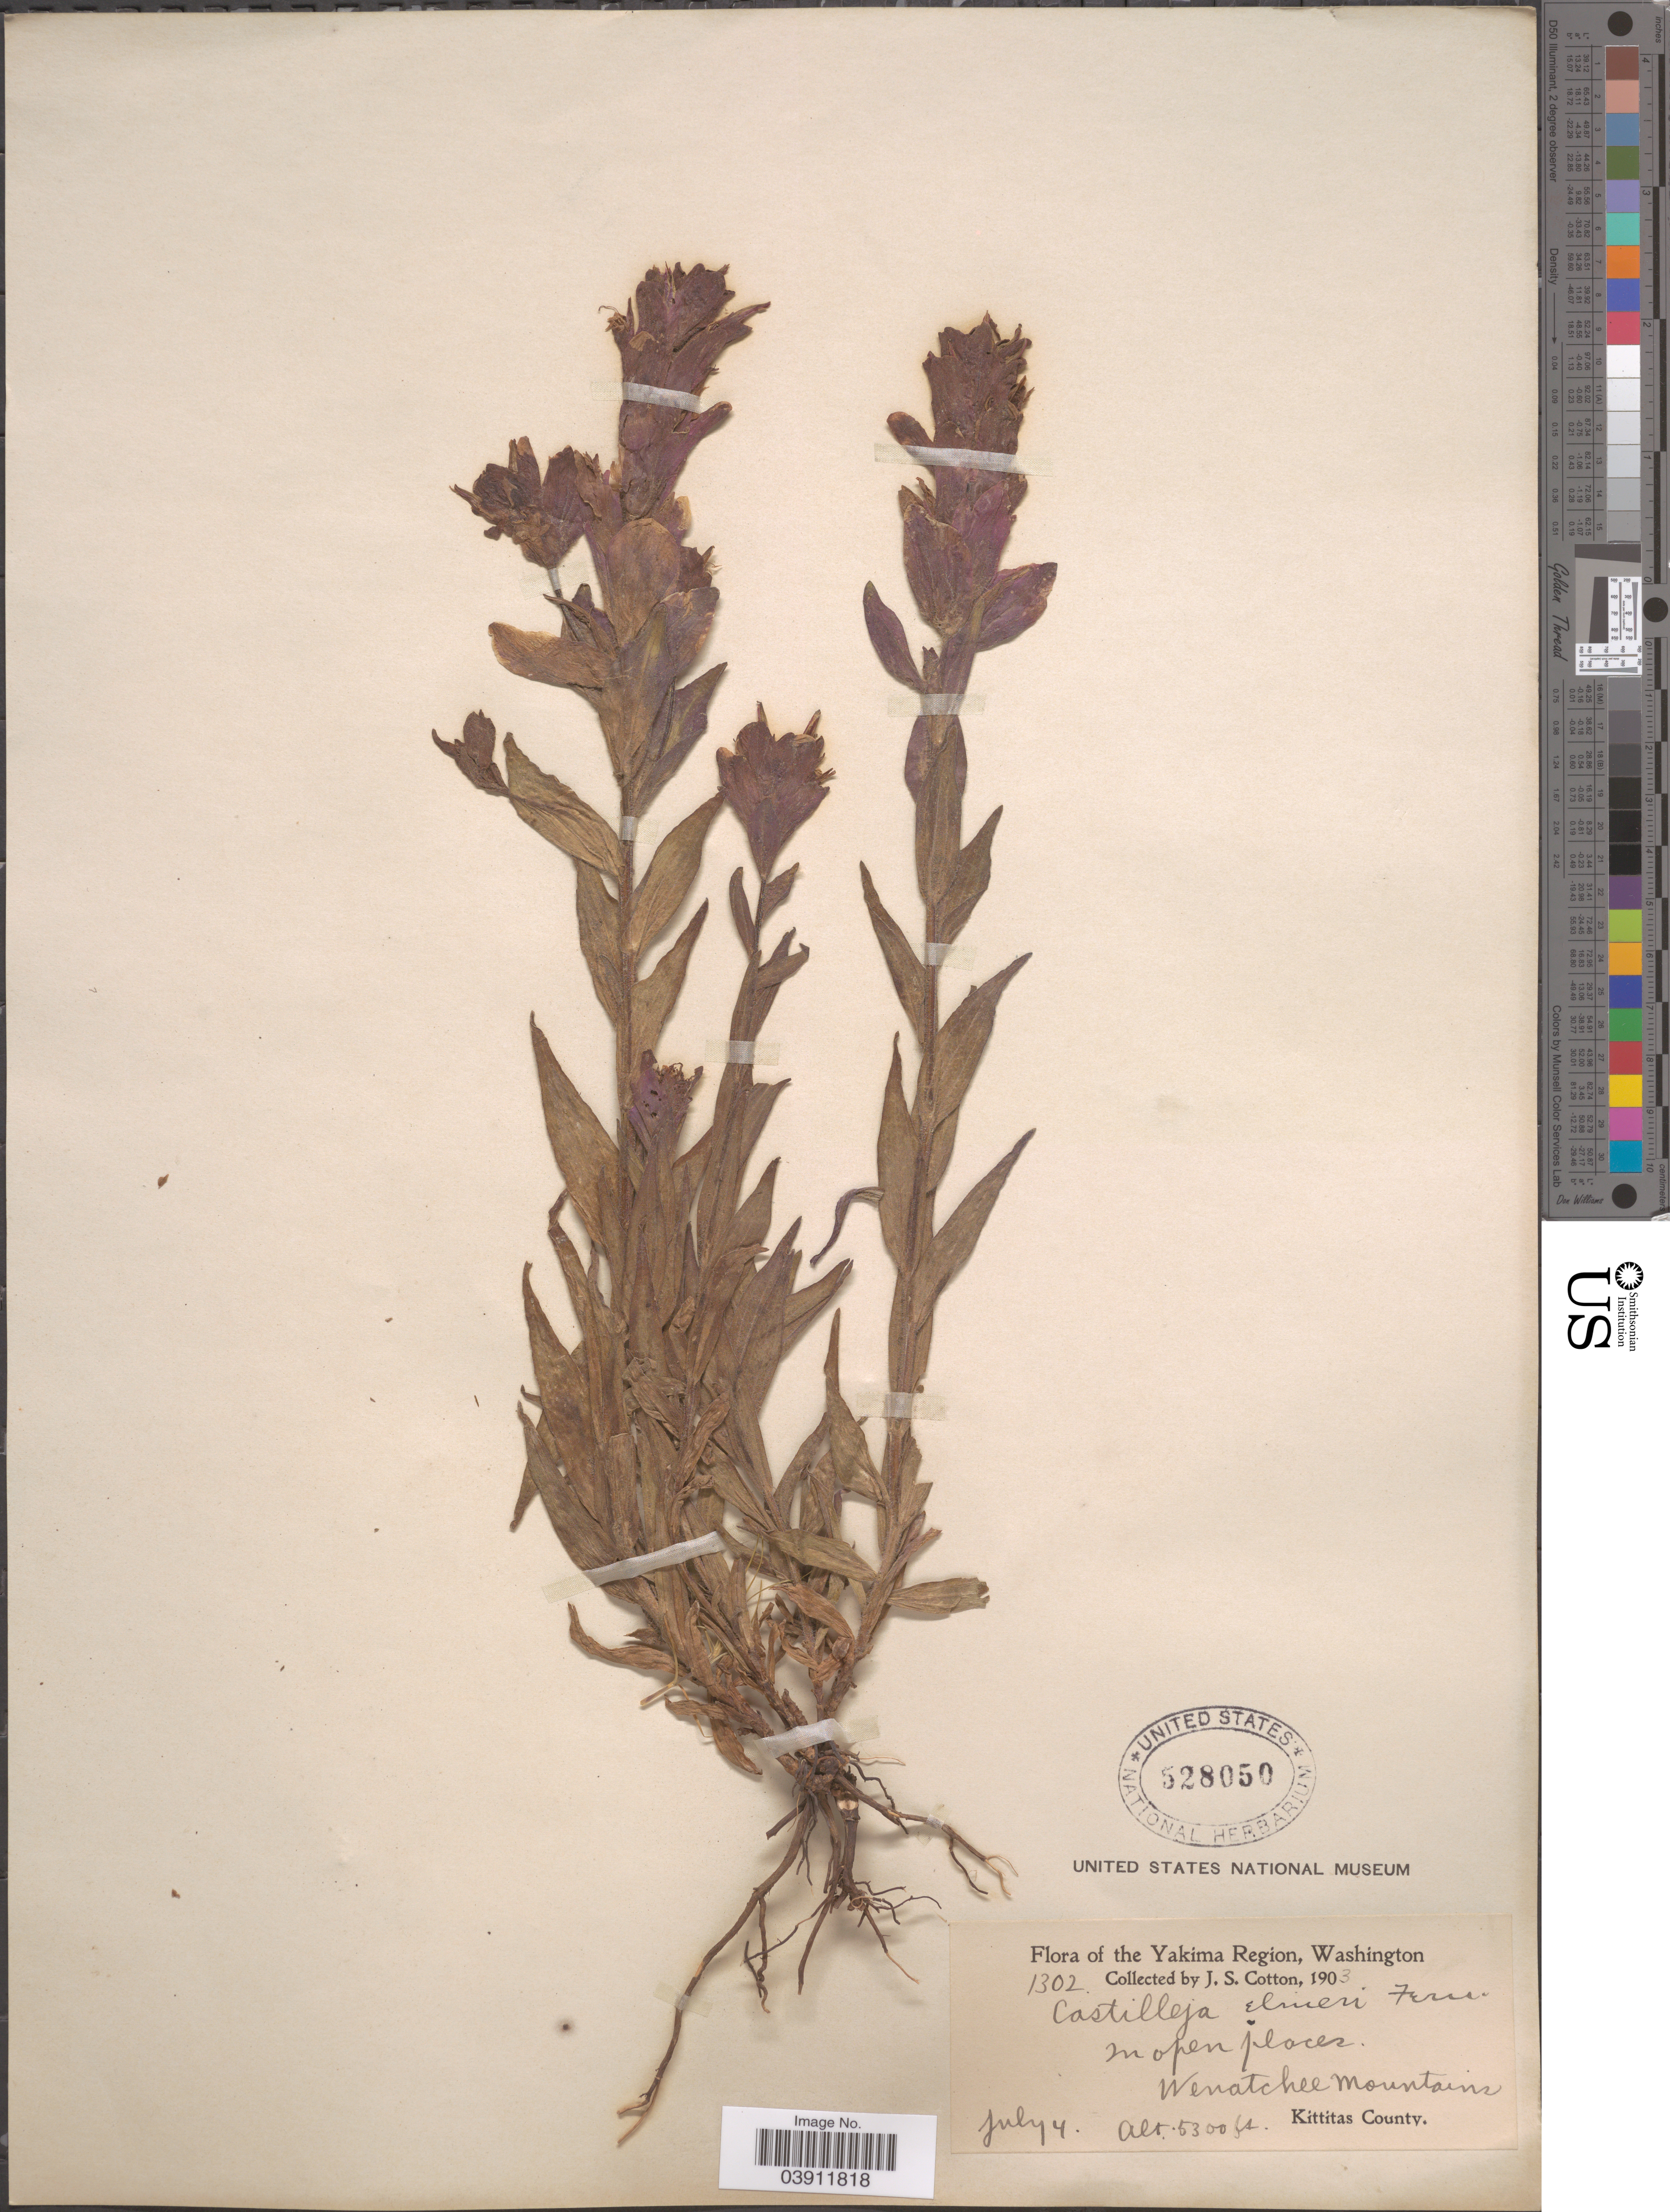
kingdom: Plantae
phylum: Tracheophyta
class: Magnoliopsida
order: Lamiales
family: Orobanchaceae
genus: Castilleja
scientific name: Castilleja elmeri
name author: Fernald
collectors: J. S. Cotton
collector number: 1302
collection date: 1903-07-04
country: United States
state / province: Washington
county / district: Kittitas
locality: Yakima Region. In open places. Wenatchee Mountains. Kittitas County.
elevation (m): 1615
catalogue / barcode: US 528050